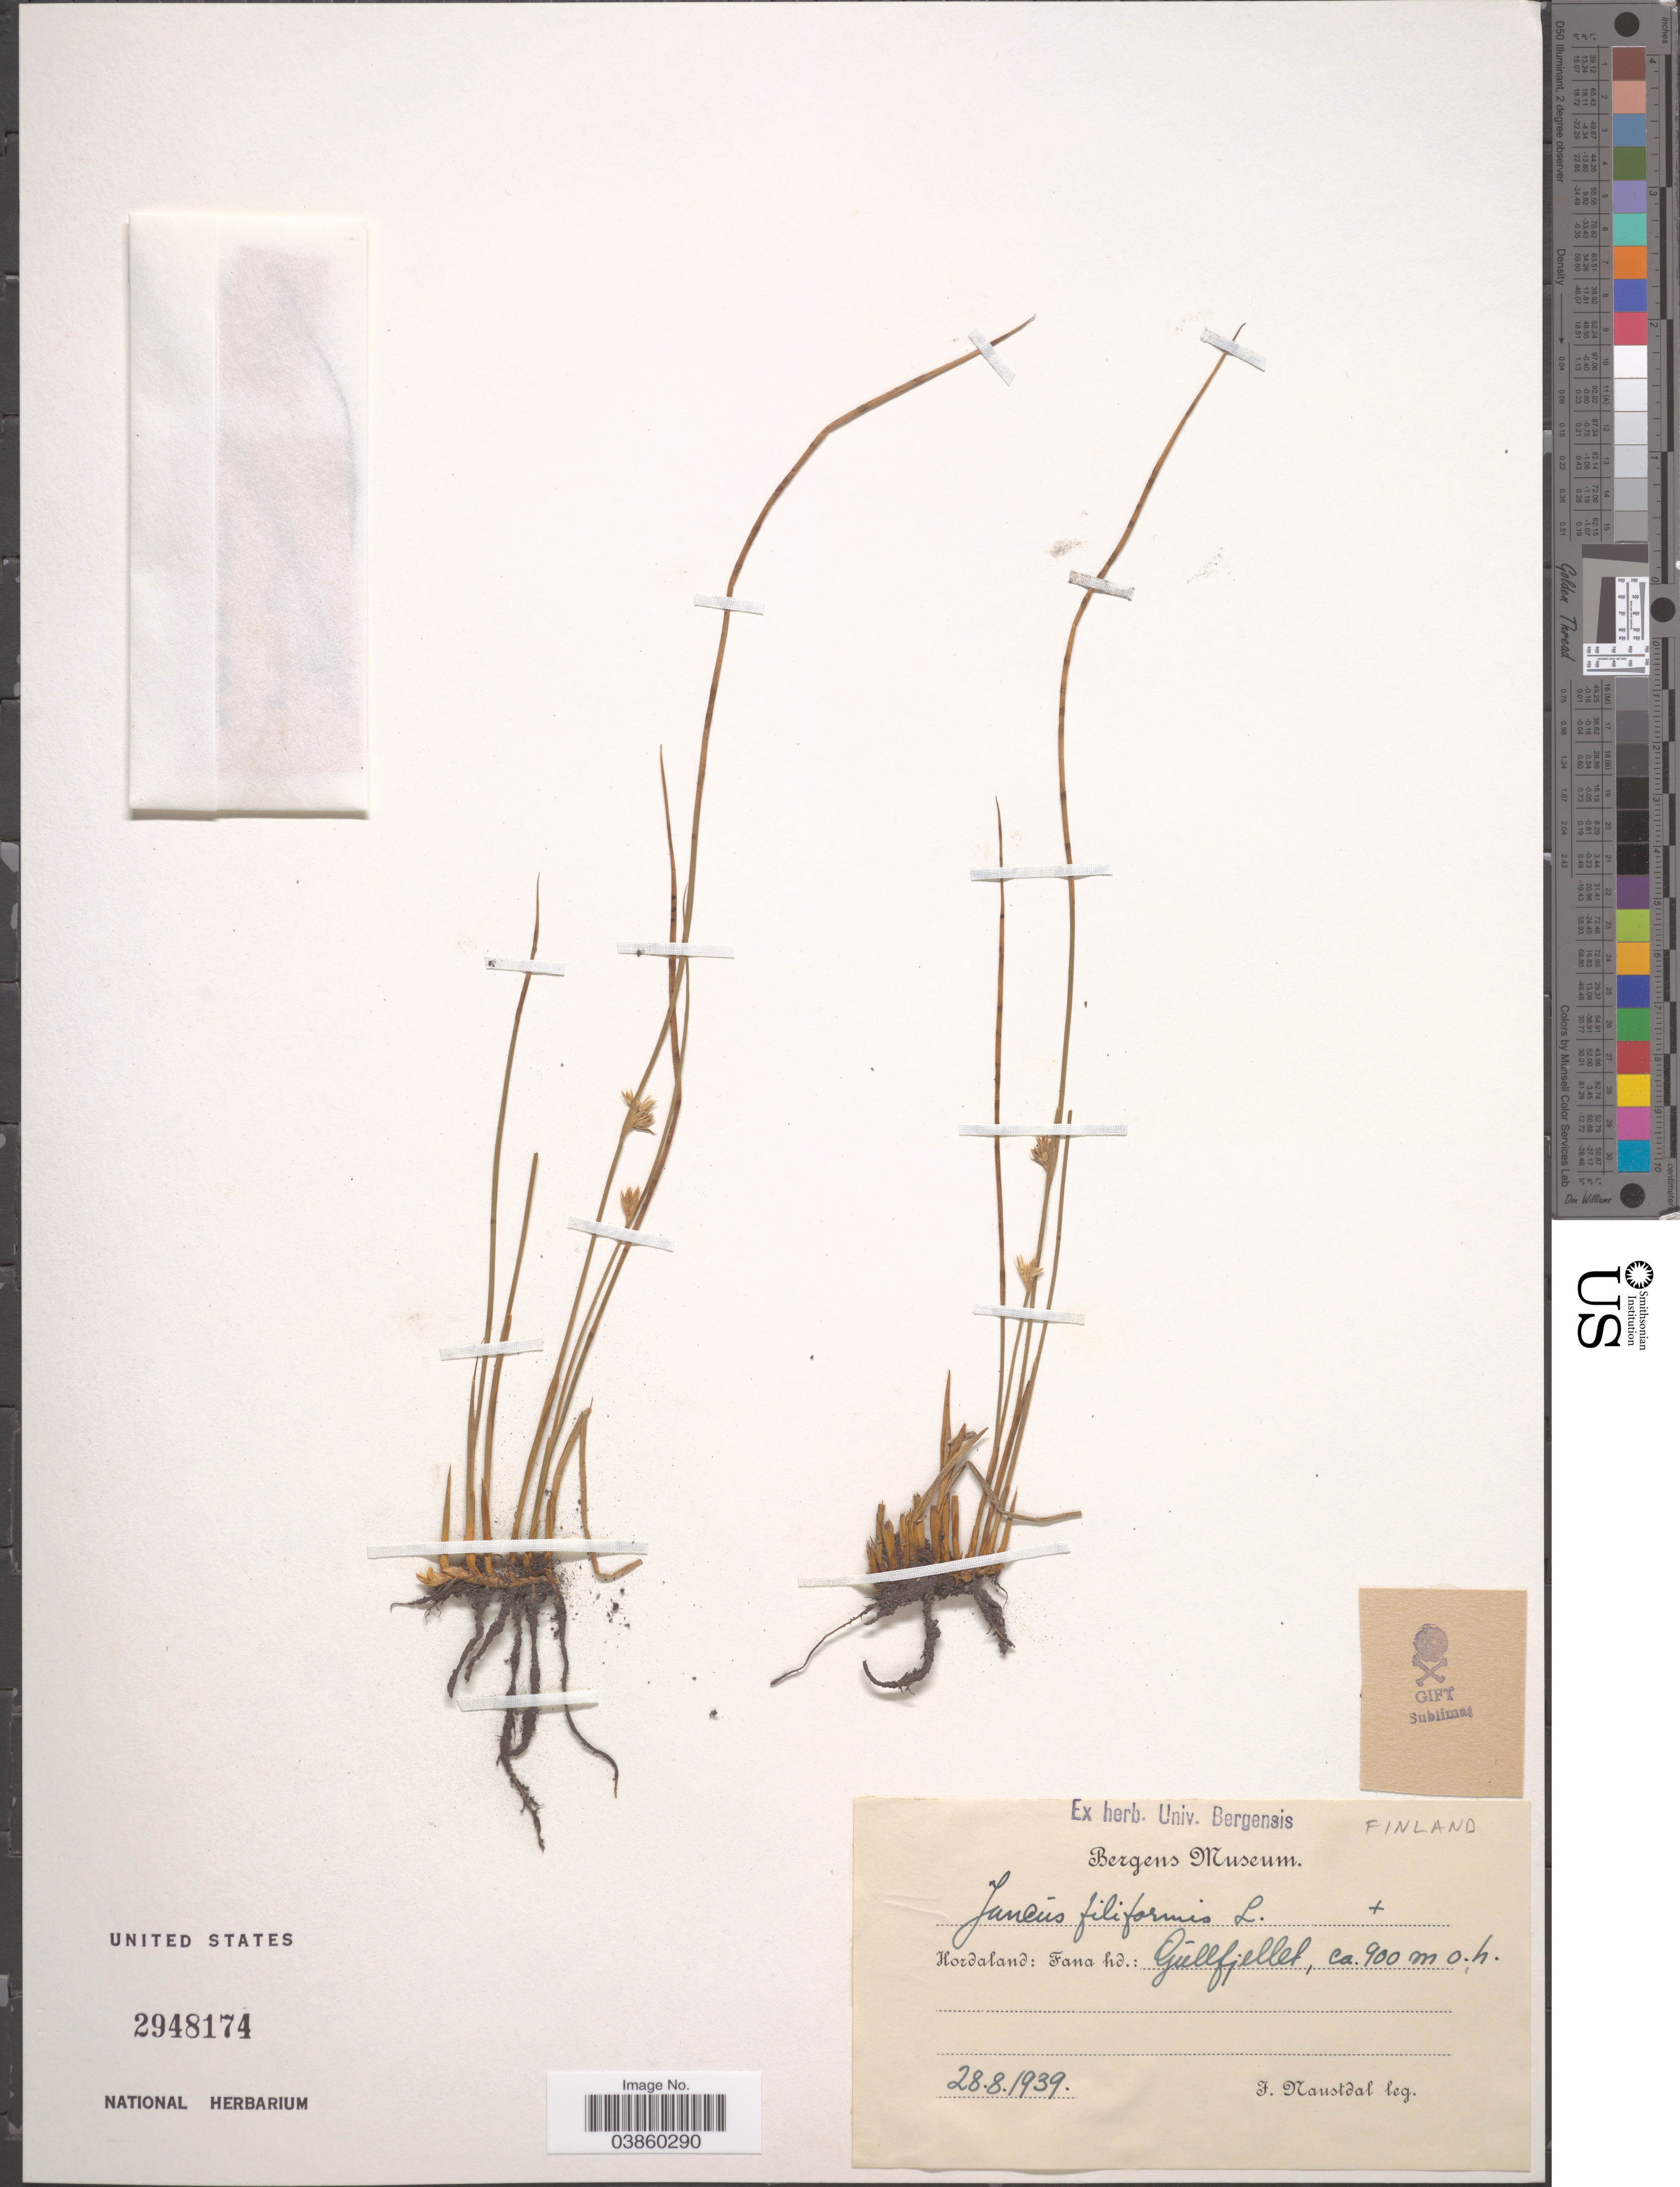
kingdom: Plantae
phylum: Tracheophyta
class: Liliopsida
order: Poales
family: Juncaceae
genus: Juncus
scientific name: Juncus filiformis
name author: L.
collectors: F. Nanstdal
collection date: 1939-08-28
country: Norway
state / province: Hordaland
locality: Hordaland: Fana hd.: Gullfjellet.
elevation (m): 900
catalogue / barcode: US 2948174